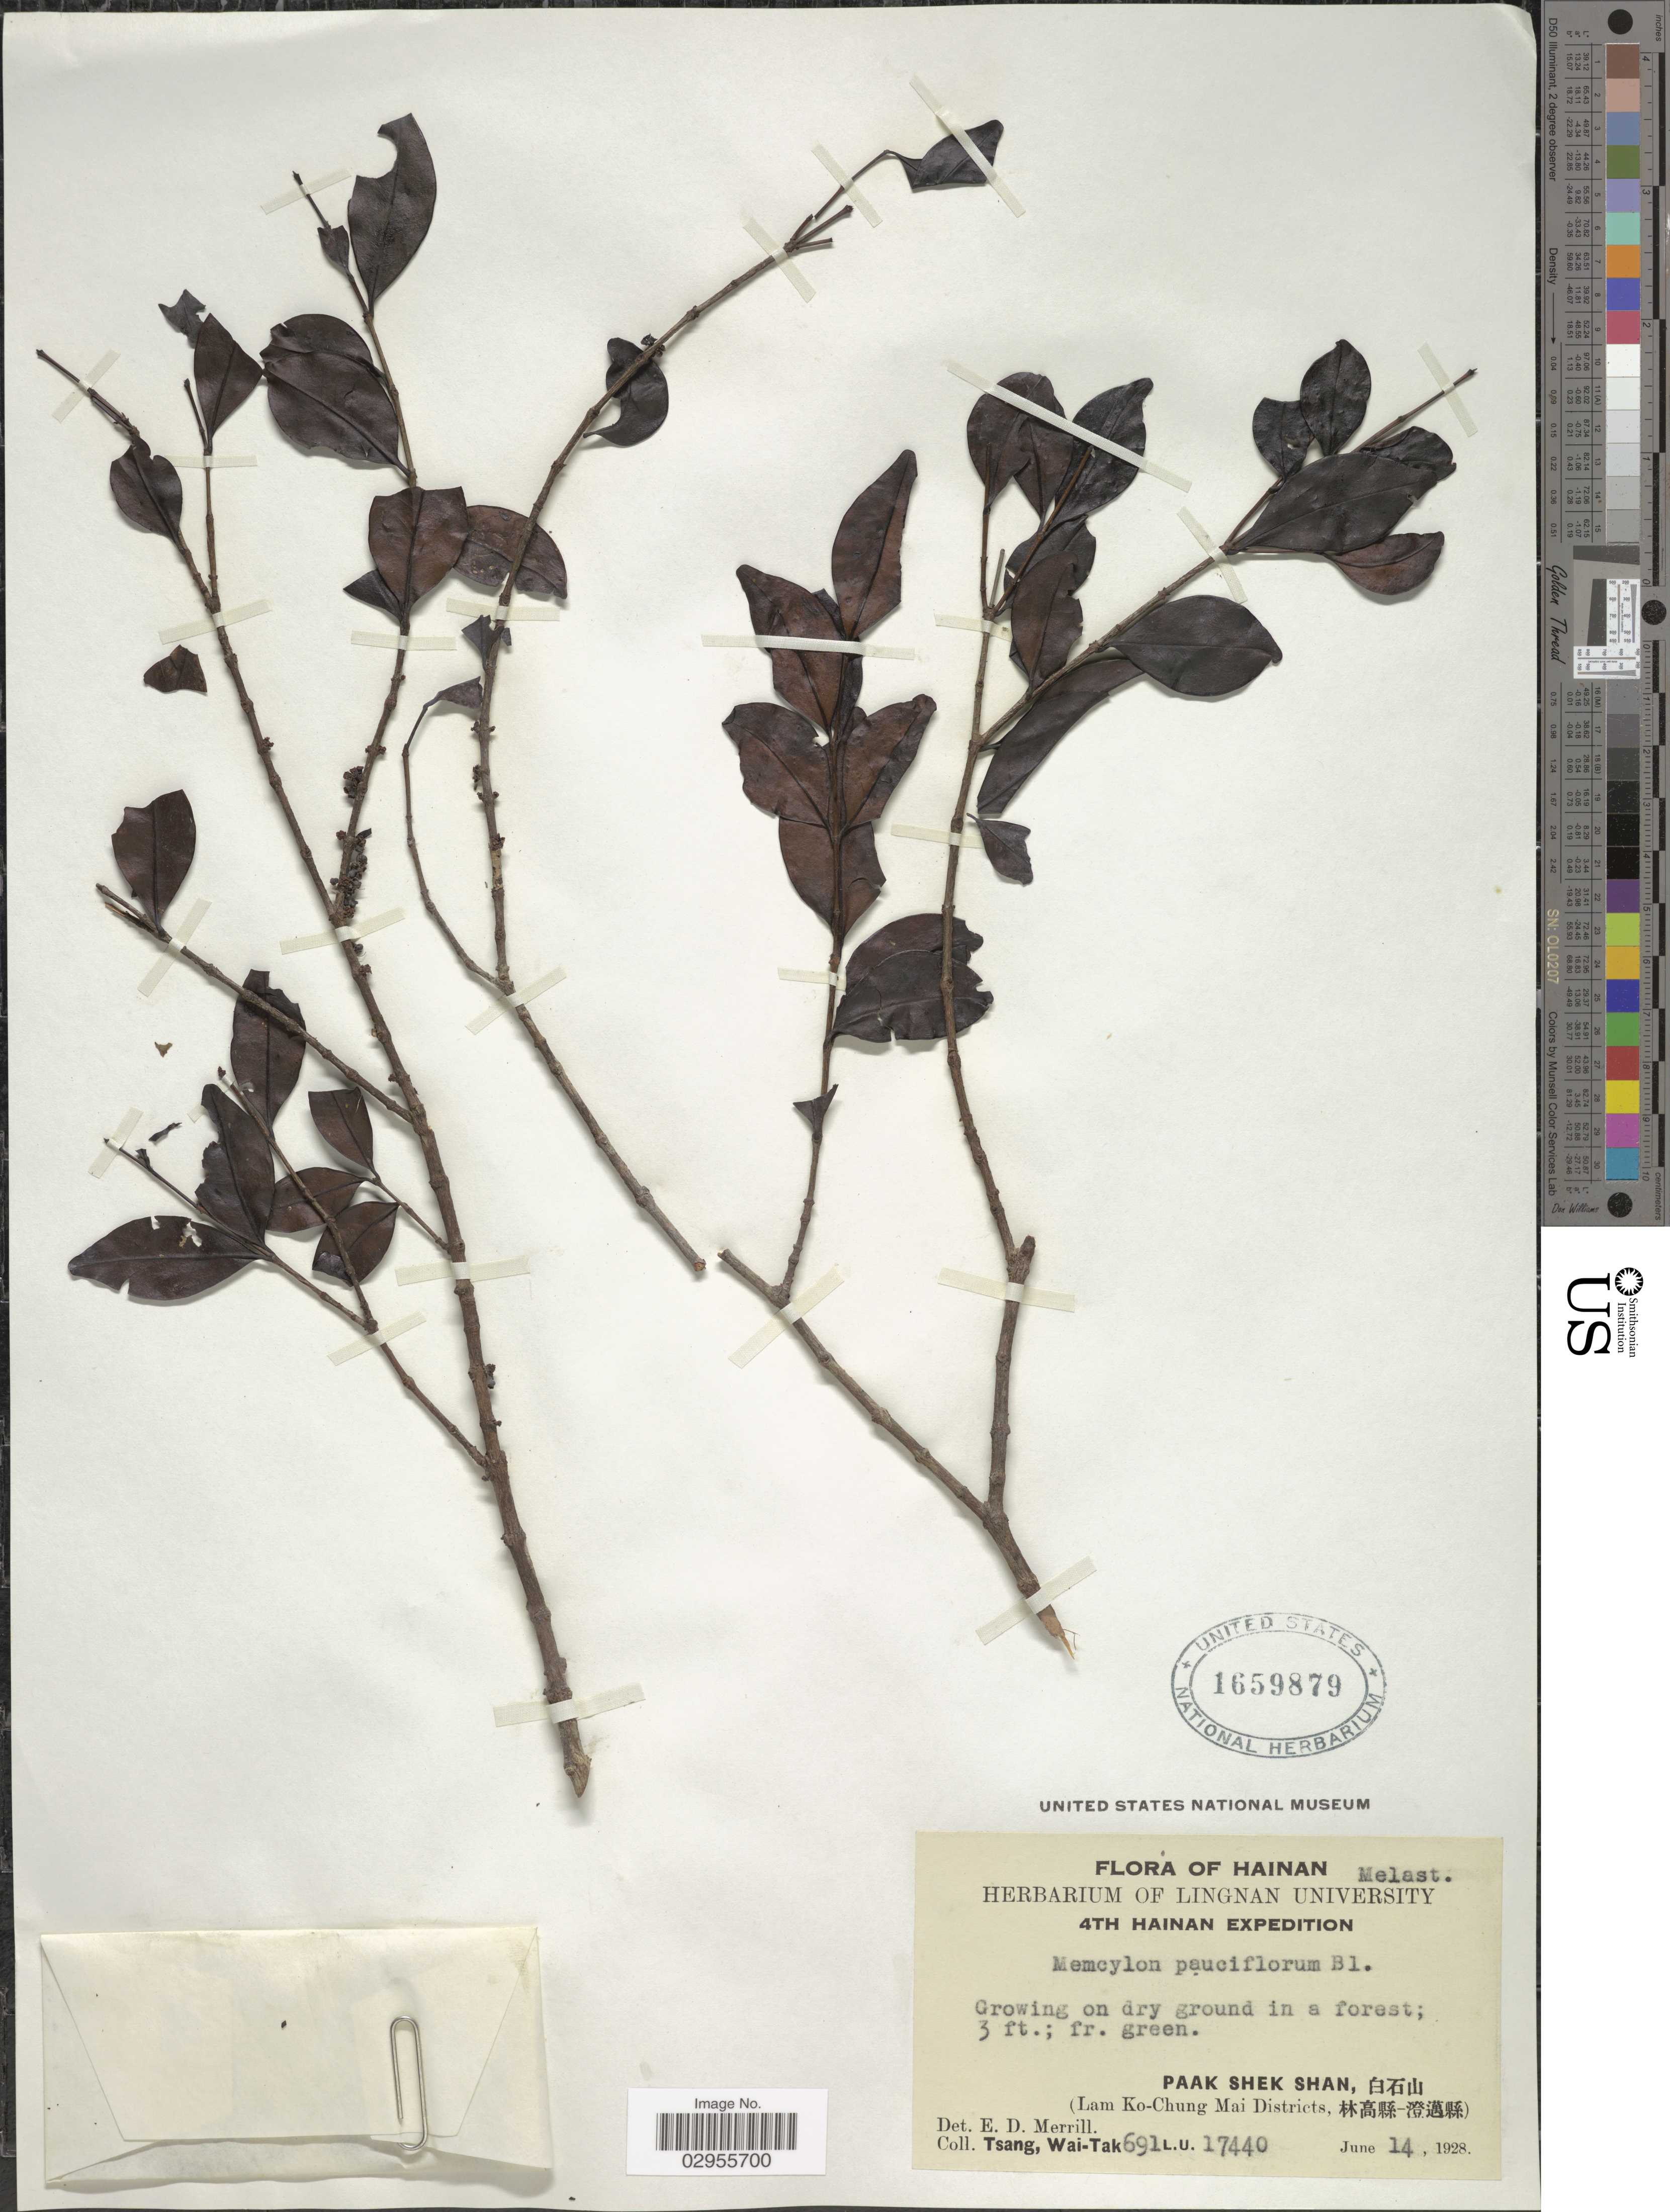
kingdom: Plantae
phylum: Tracheophyta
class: Magnoliopsida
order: Myrtales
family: Melastomataceae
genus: Memecylon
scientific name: Memecylon pauciflorum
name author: Blume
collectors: W. T. Tsang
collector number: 691/L.U.17440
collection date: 1928-06-14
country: China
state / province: Hainan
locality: Paak Shek Shan, (Lam Ko-Chung Mai Districts).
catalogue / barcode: US 1659879